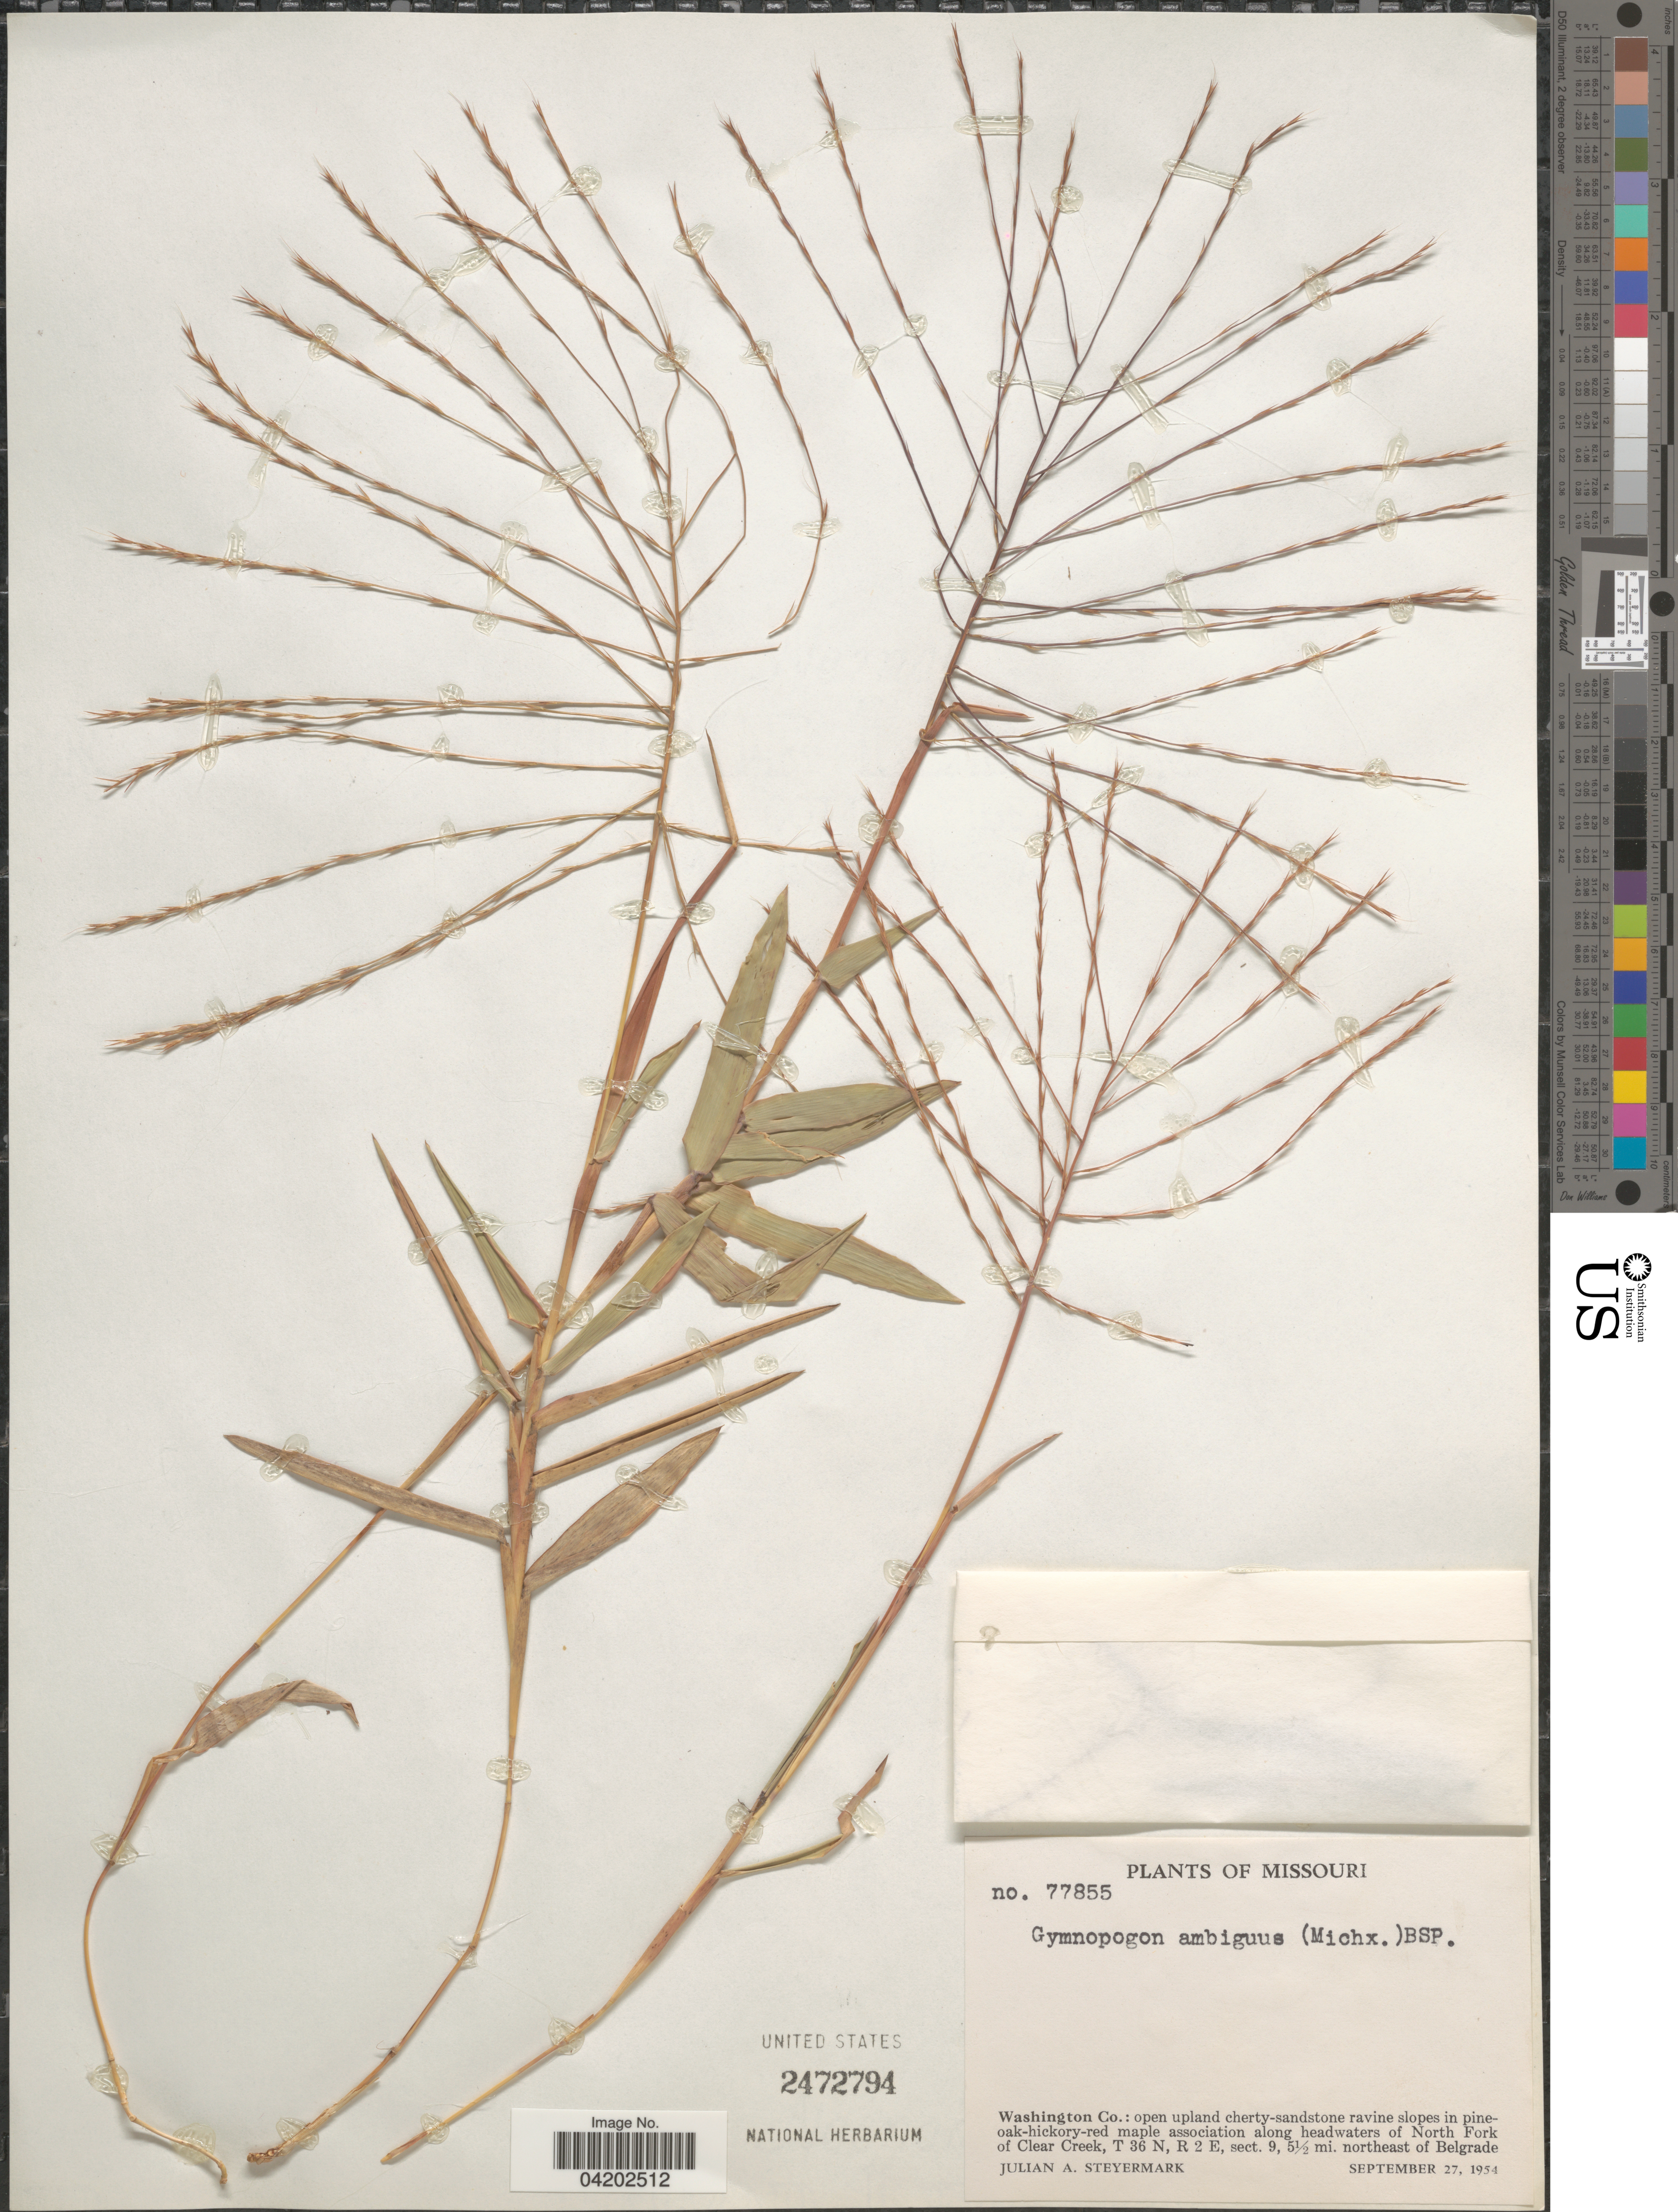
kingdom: Plantae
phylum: Tracheophyta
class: Liliopsida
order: Poales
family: Poaceae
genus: Gymnopogon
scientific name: Gymnopogon ambiguus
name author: (Michx.) Britton, Stearns & Poggenb.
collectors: J. Steyermark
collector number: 77855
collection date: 1954-09-27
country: United States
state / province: Missouri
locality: Washington Co.: open upland cherty-sandstone ravine slopes in pine-oak-hickory-red maple association along headwaters of North Fork of Clear Creek, T 36 N, R 2 E, sect. 9, 5½ mi. northeast of Belgrade.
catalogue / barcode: US 2472794